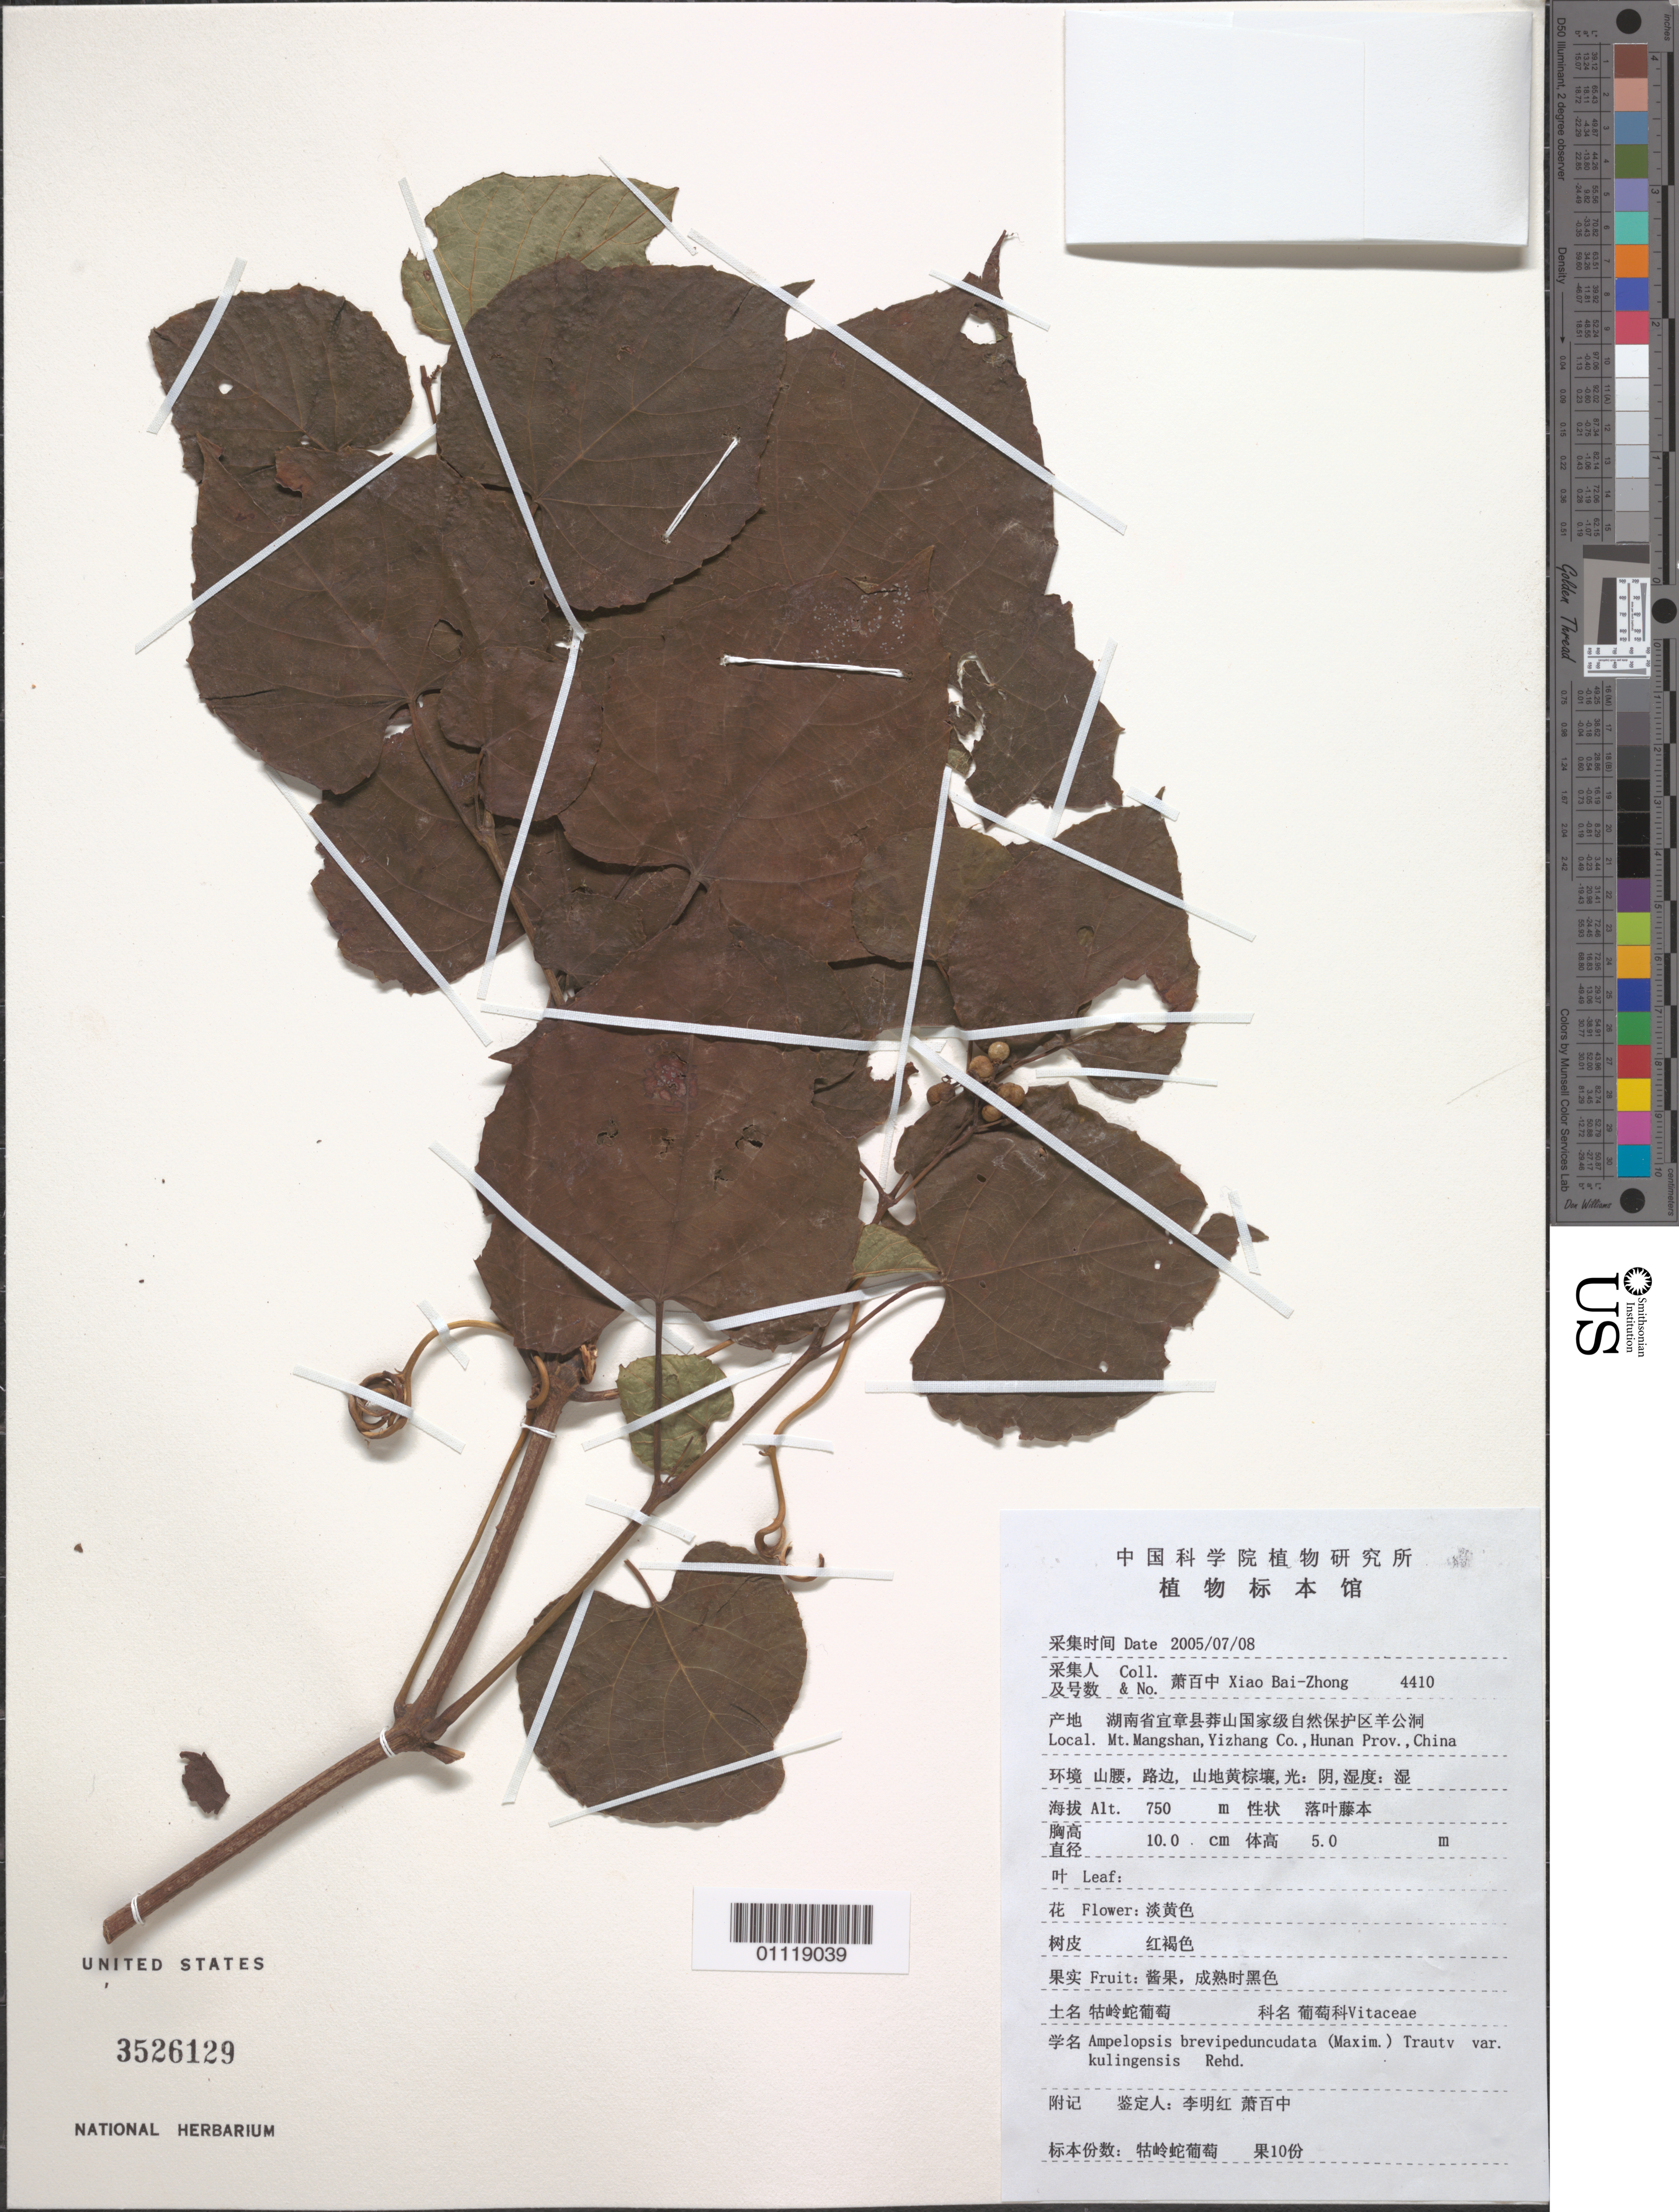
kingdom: Plantae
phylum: Tracheophyta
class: Magnoliopsida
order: Vitales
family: Vitaceae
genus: Ampelopsis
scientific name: Ampelopsis brevipedunculata var. kulingensis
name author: Rehder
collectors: B. Z. Xiao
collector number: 4410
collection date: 2005-07-08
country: China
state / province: Hunan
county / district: Yizhang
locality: Mt. Mangshan.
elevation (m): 750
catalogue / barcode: US 3526129